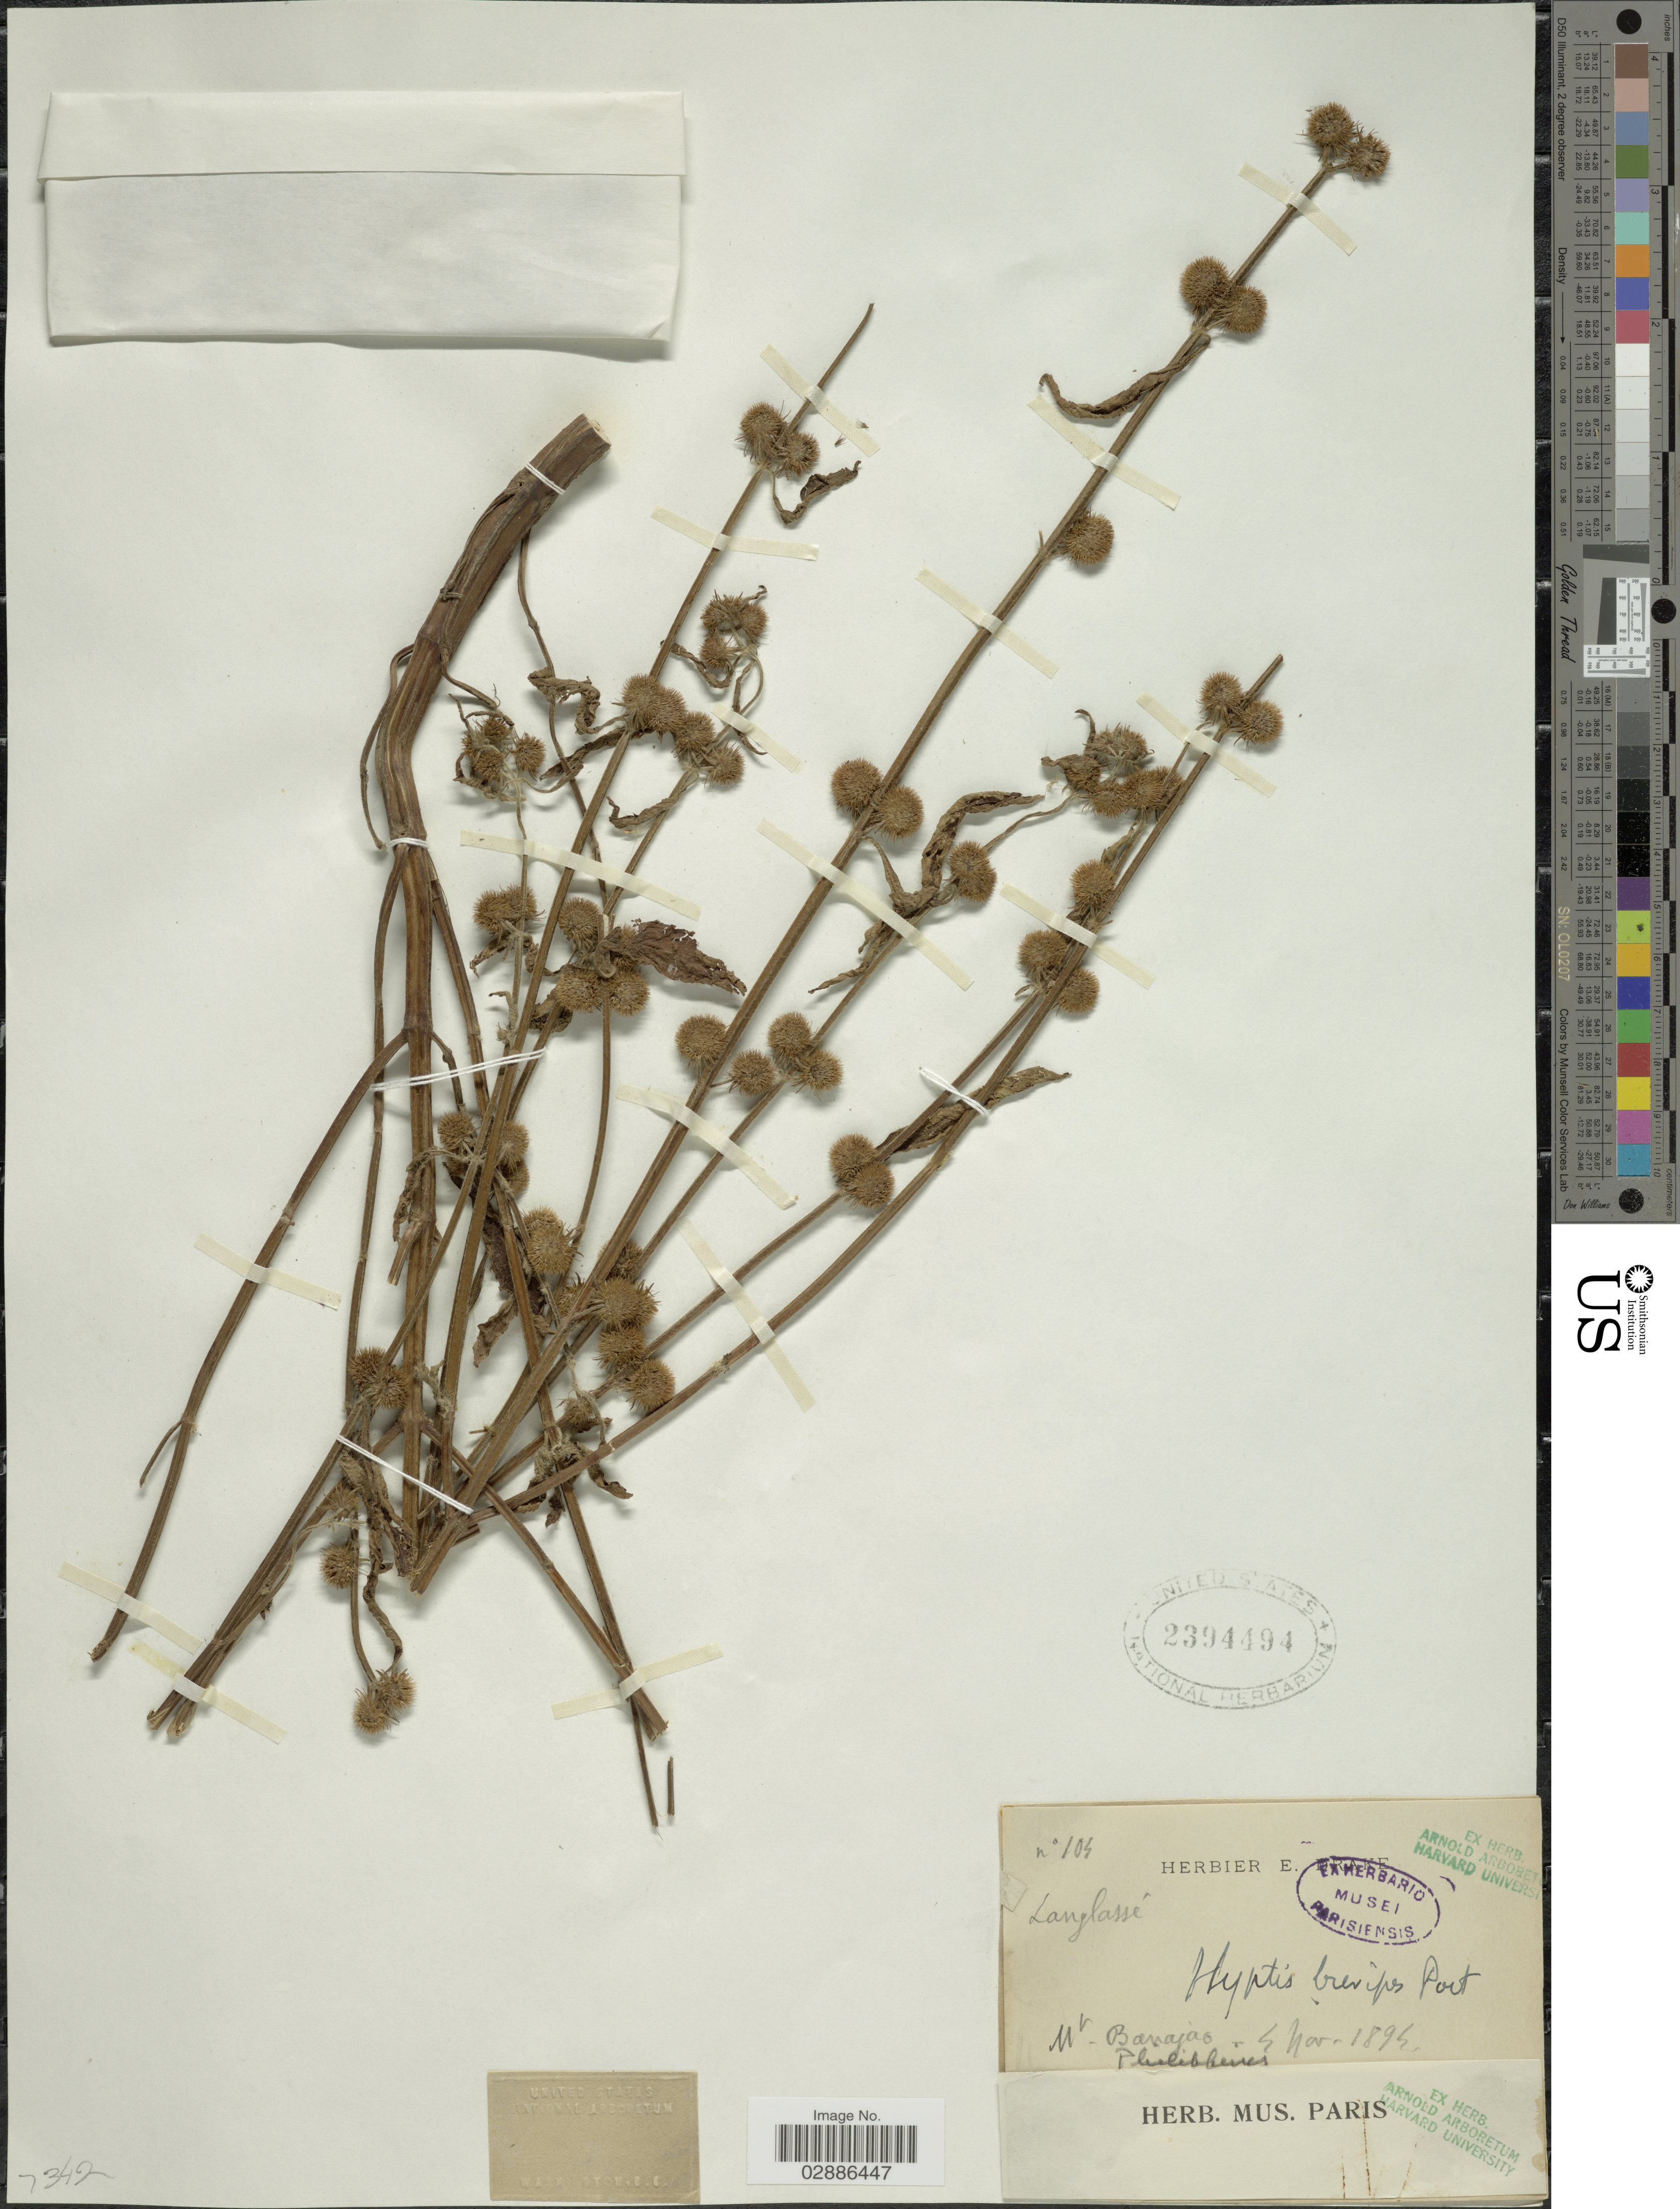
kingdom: Plantae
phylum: Tracheophyta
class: Magnoliopsida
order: Lamiales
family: Lamiaceae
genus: Hyptis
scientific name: Hyptis sp.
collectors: Langlassé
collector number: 104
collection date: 1894-11-04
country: Philippines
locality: Mt. Banajao.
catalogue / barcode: US 2394494